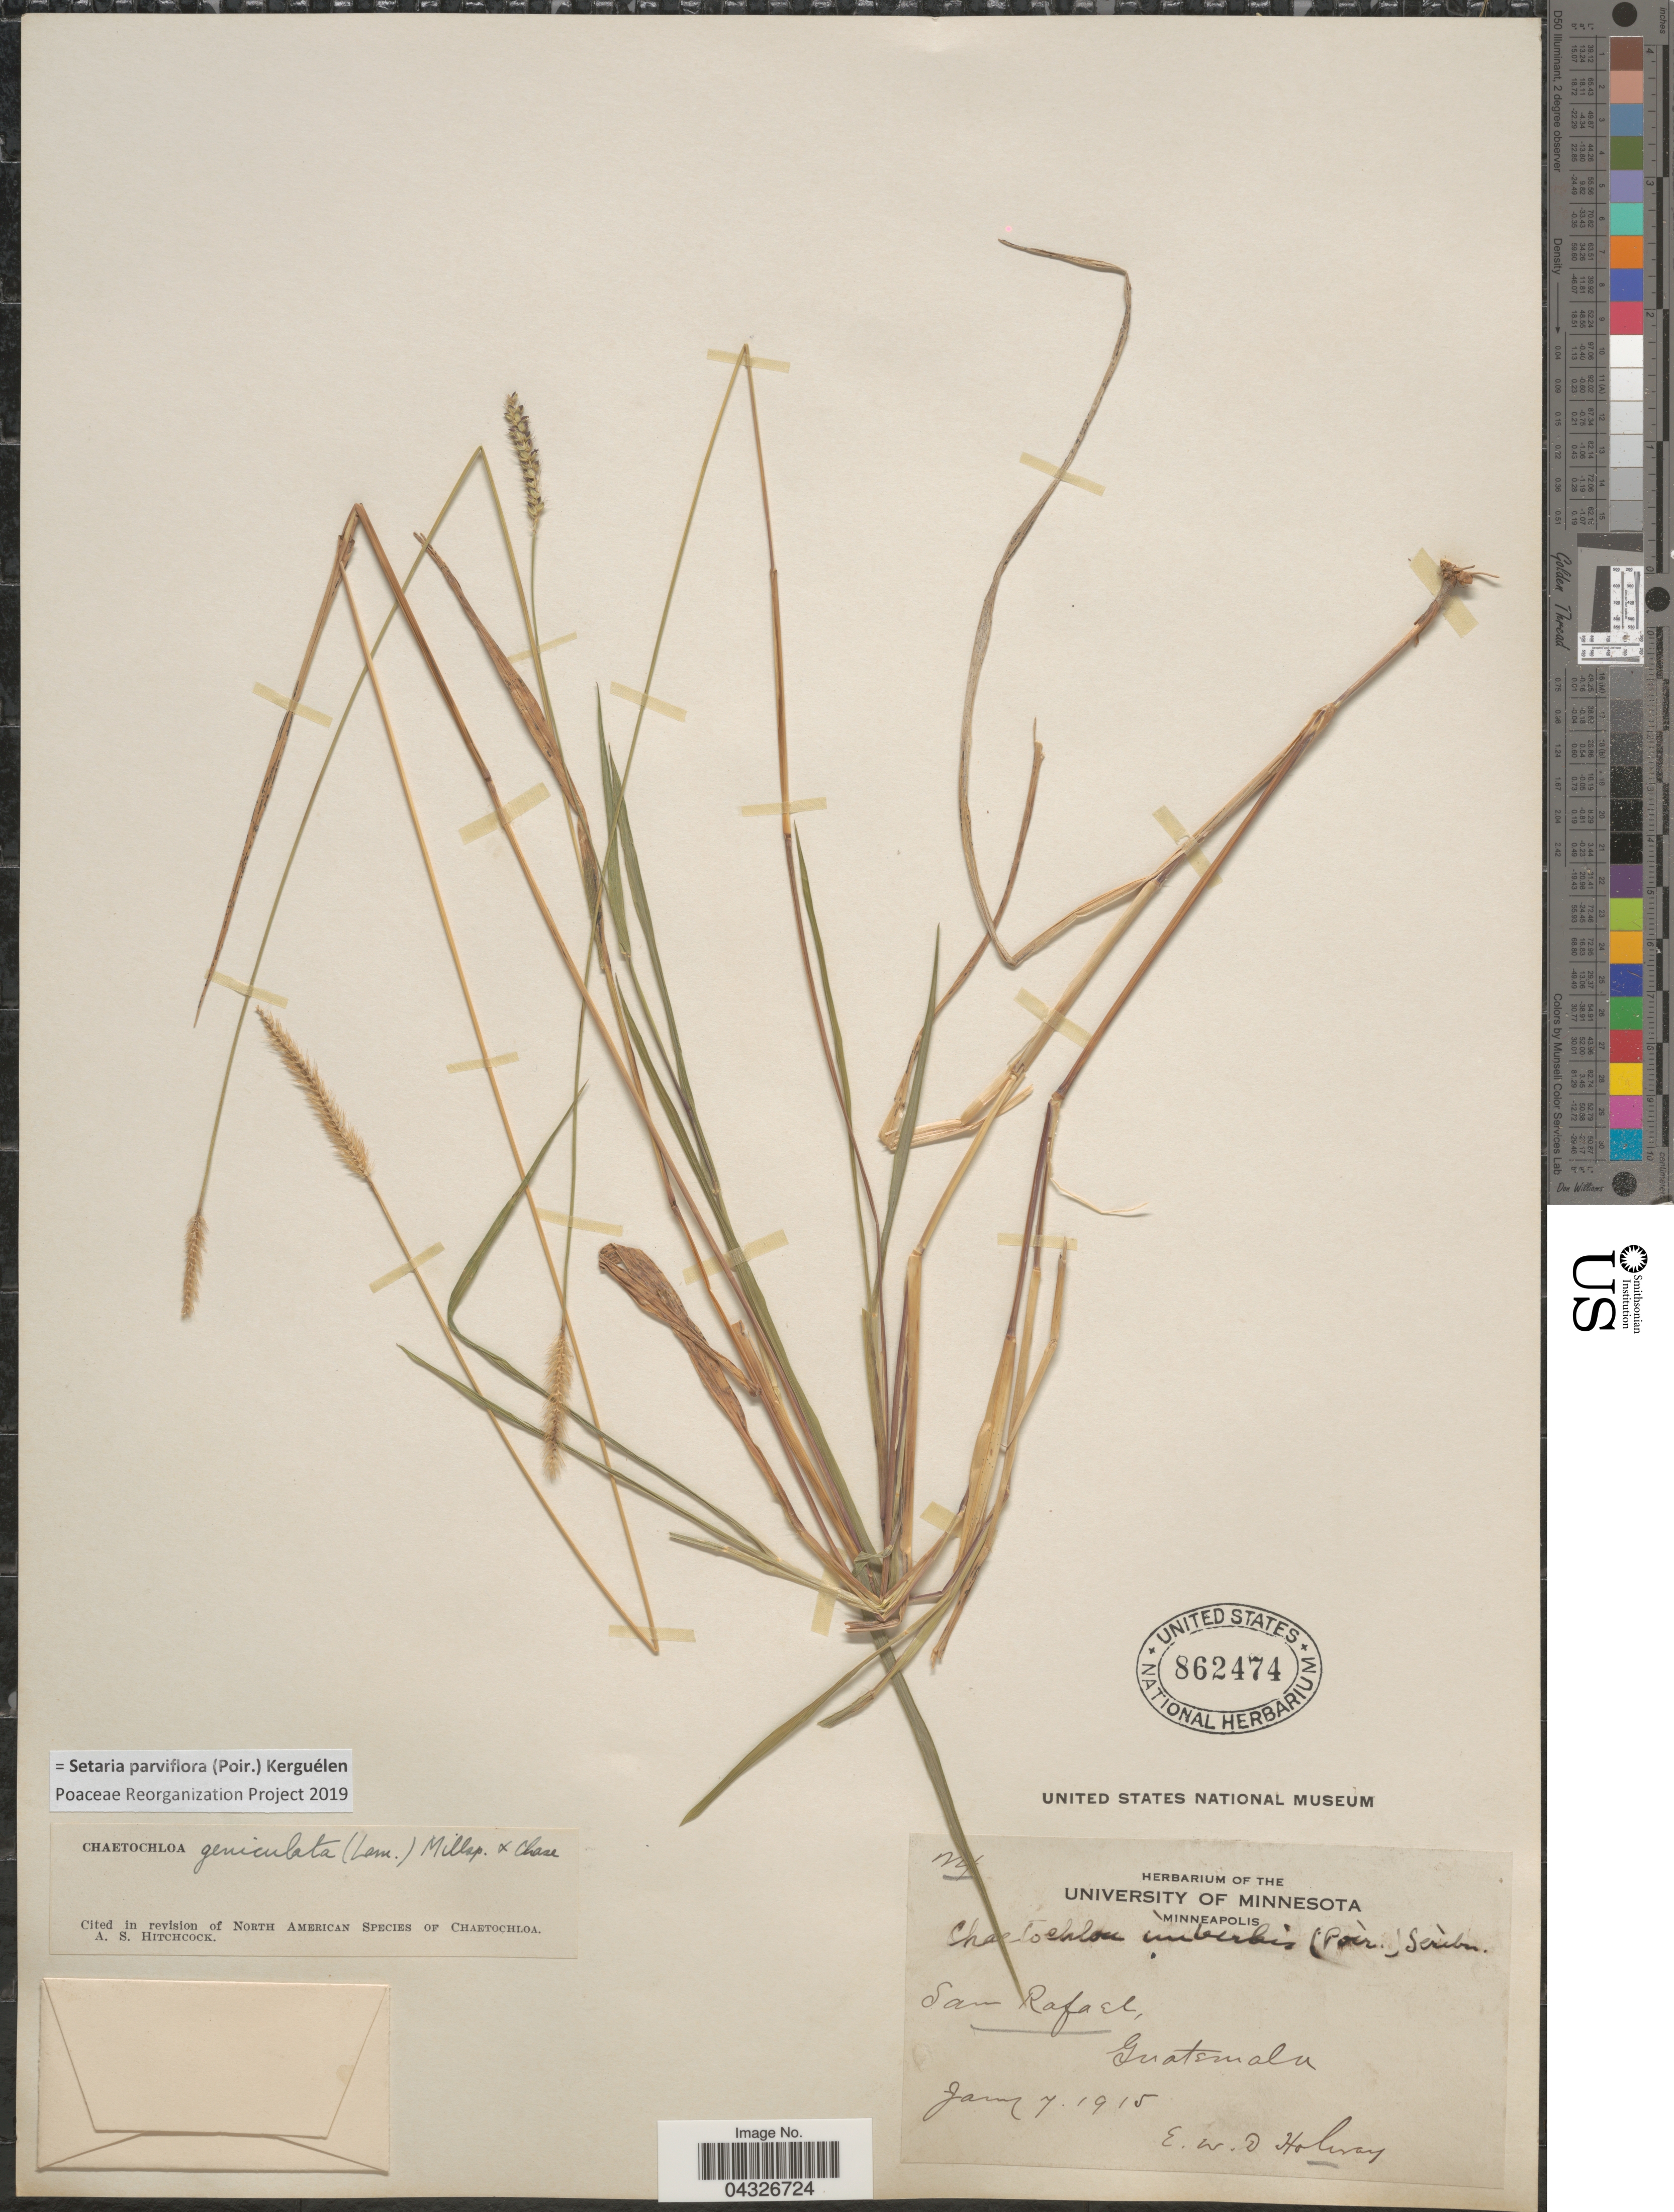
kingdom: Plantae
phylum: Tracheophyta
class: Liliopsida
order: Poales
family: Poaceae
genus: Setaria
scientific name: Setaria parviflora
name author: (Poir.) Kerguélen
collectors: E. W. D. Holway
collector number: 24*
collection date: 1915-01-07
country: Guatemala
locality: San Rafael.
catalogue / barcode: US 862474